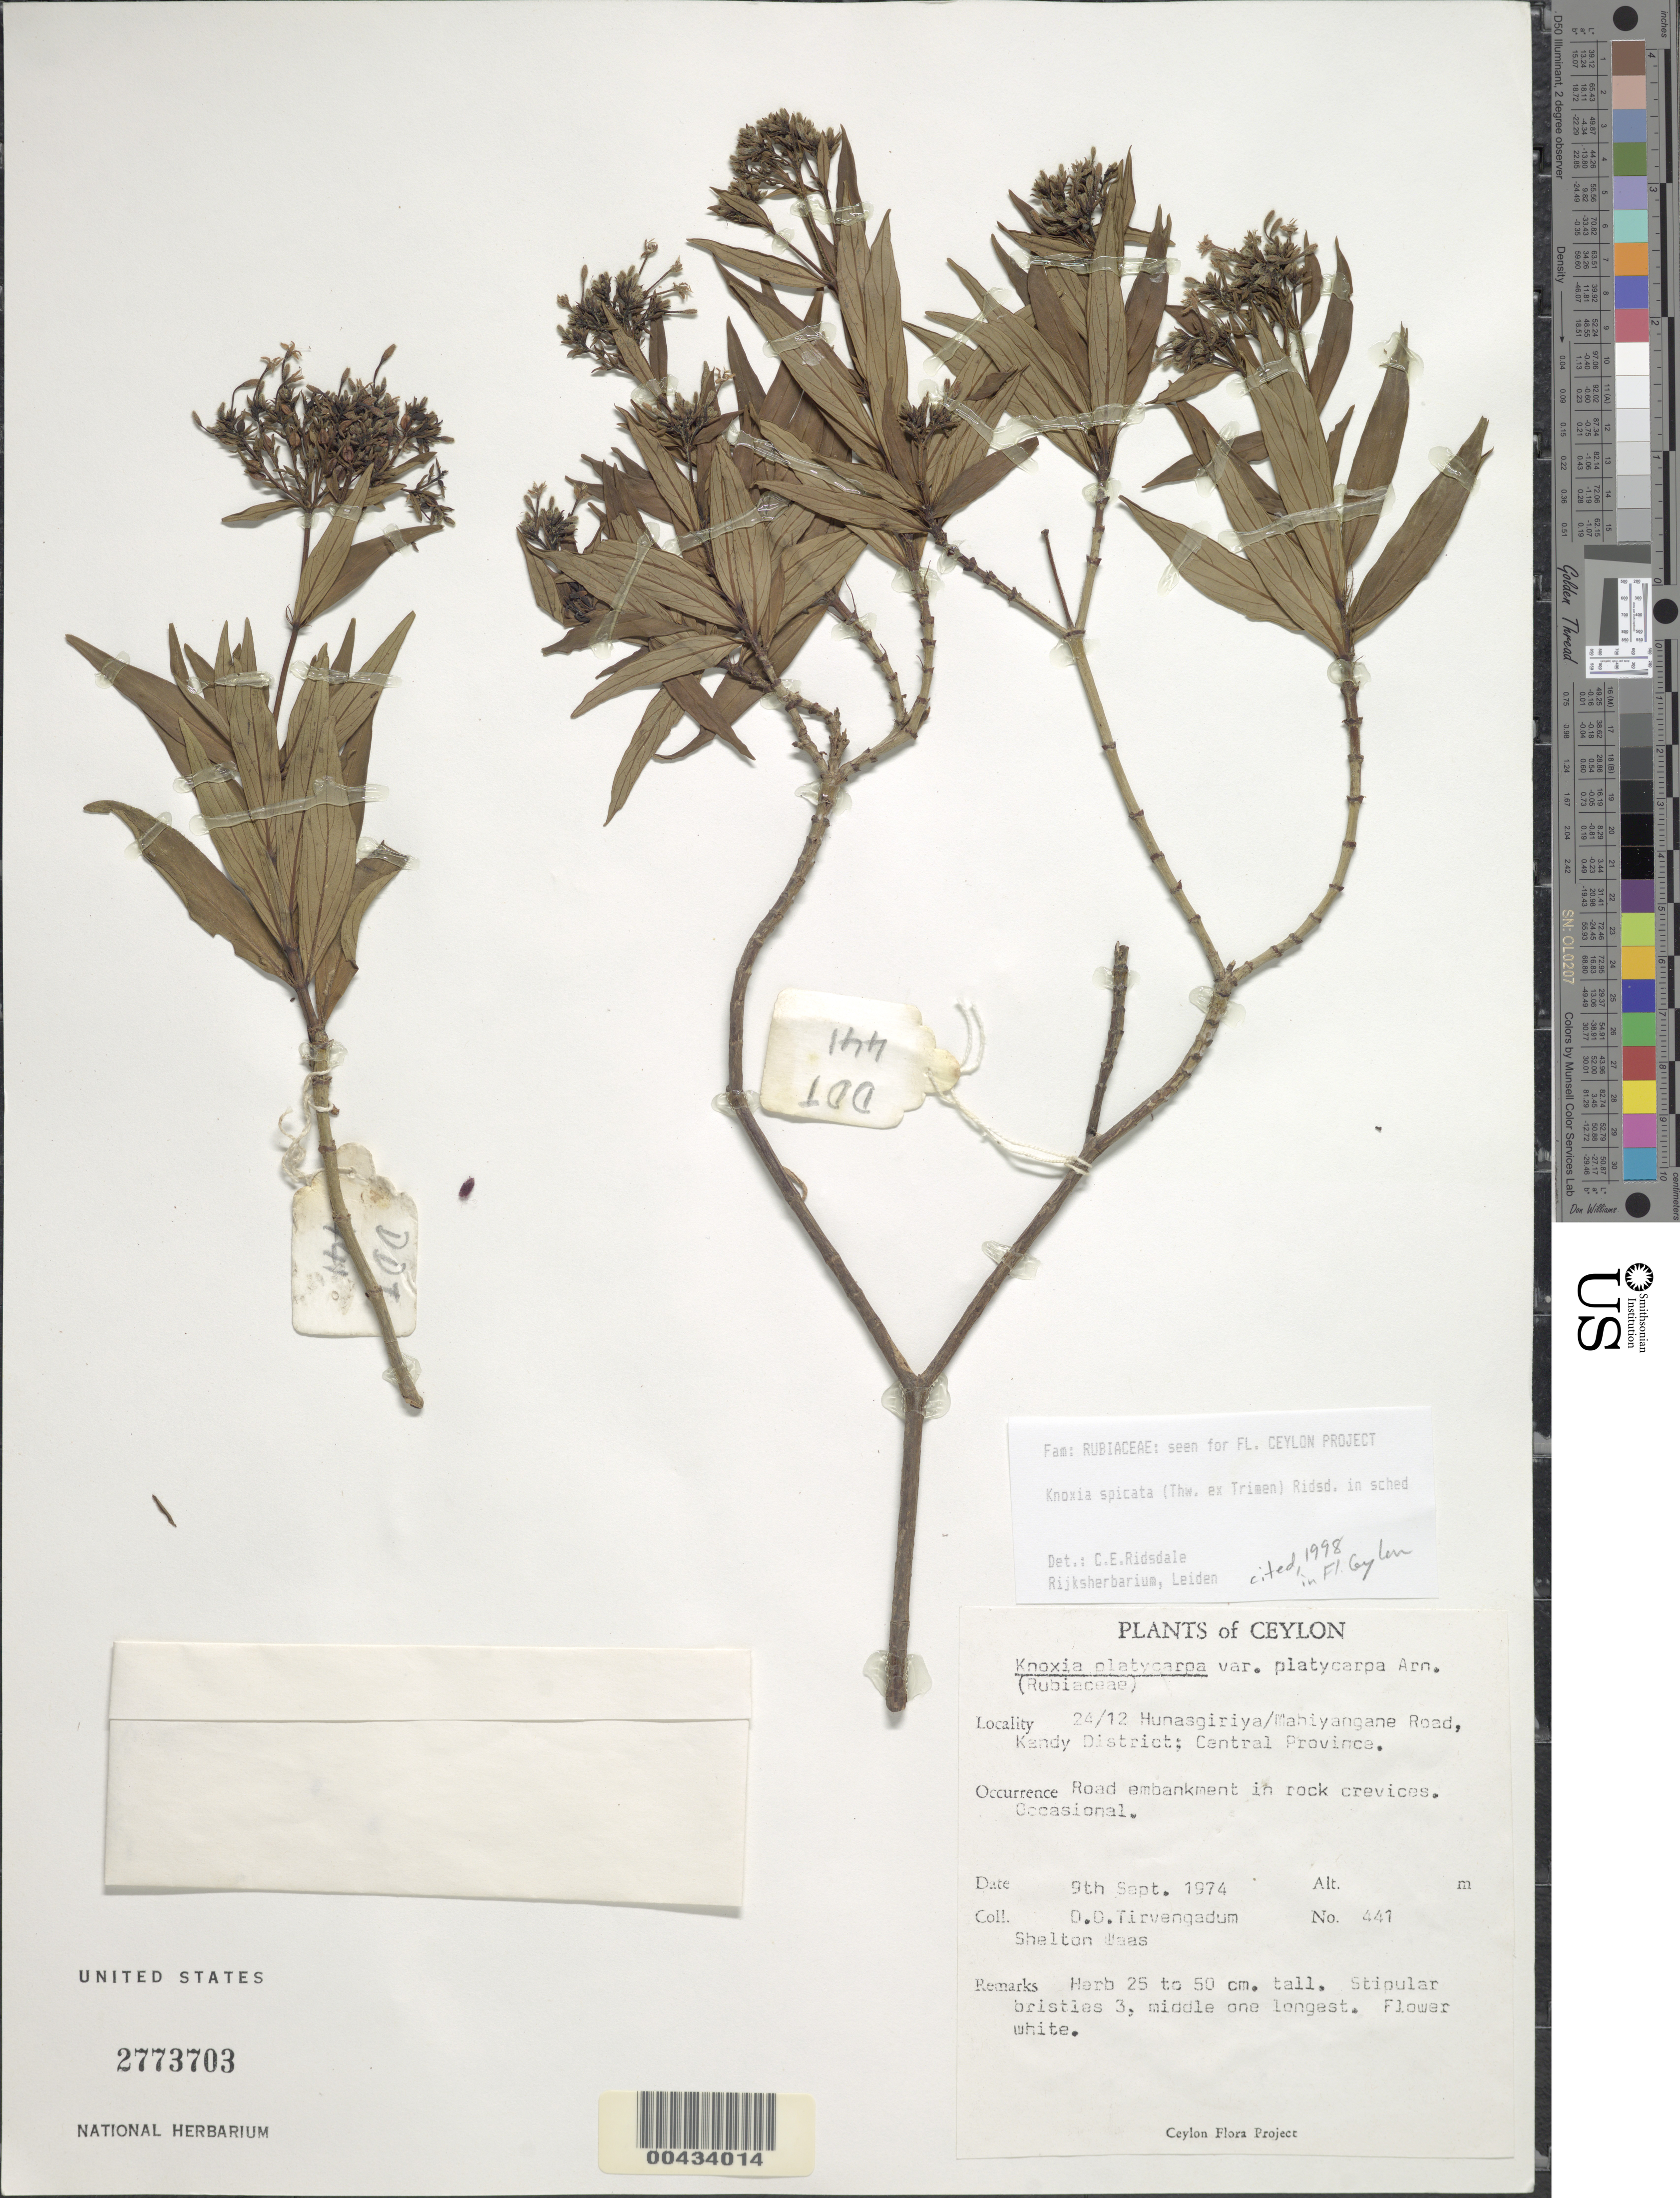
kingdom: Plantae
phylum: Tracheophyta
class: Magnoliopsida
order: Gentianales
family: Rubiaceae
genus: Knoxia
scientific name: Knoxia spicata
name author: (Thwaites ex Trimen) Ridsdale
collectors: D. Tirvengadum & S. Waas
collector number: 441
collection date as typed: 09 Sep 1974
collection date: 1974-09-09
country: Sri Lanka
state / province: Central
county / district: Kandy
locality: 24/12 Hunasgiriya-Mahiyangane Rd.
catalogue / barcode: US 2773703